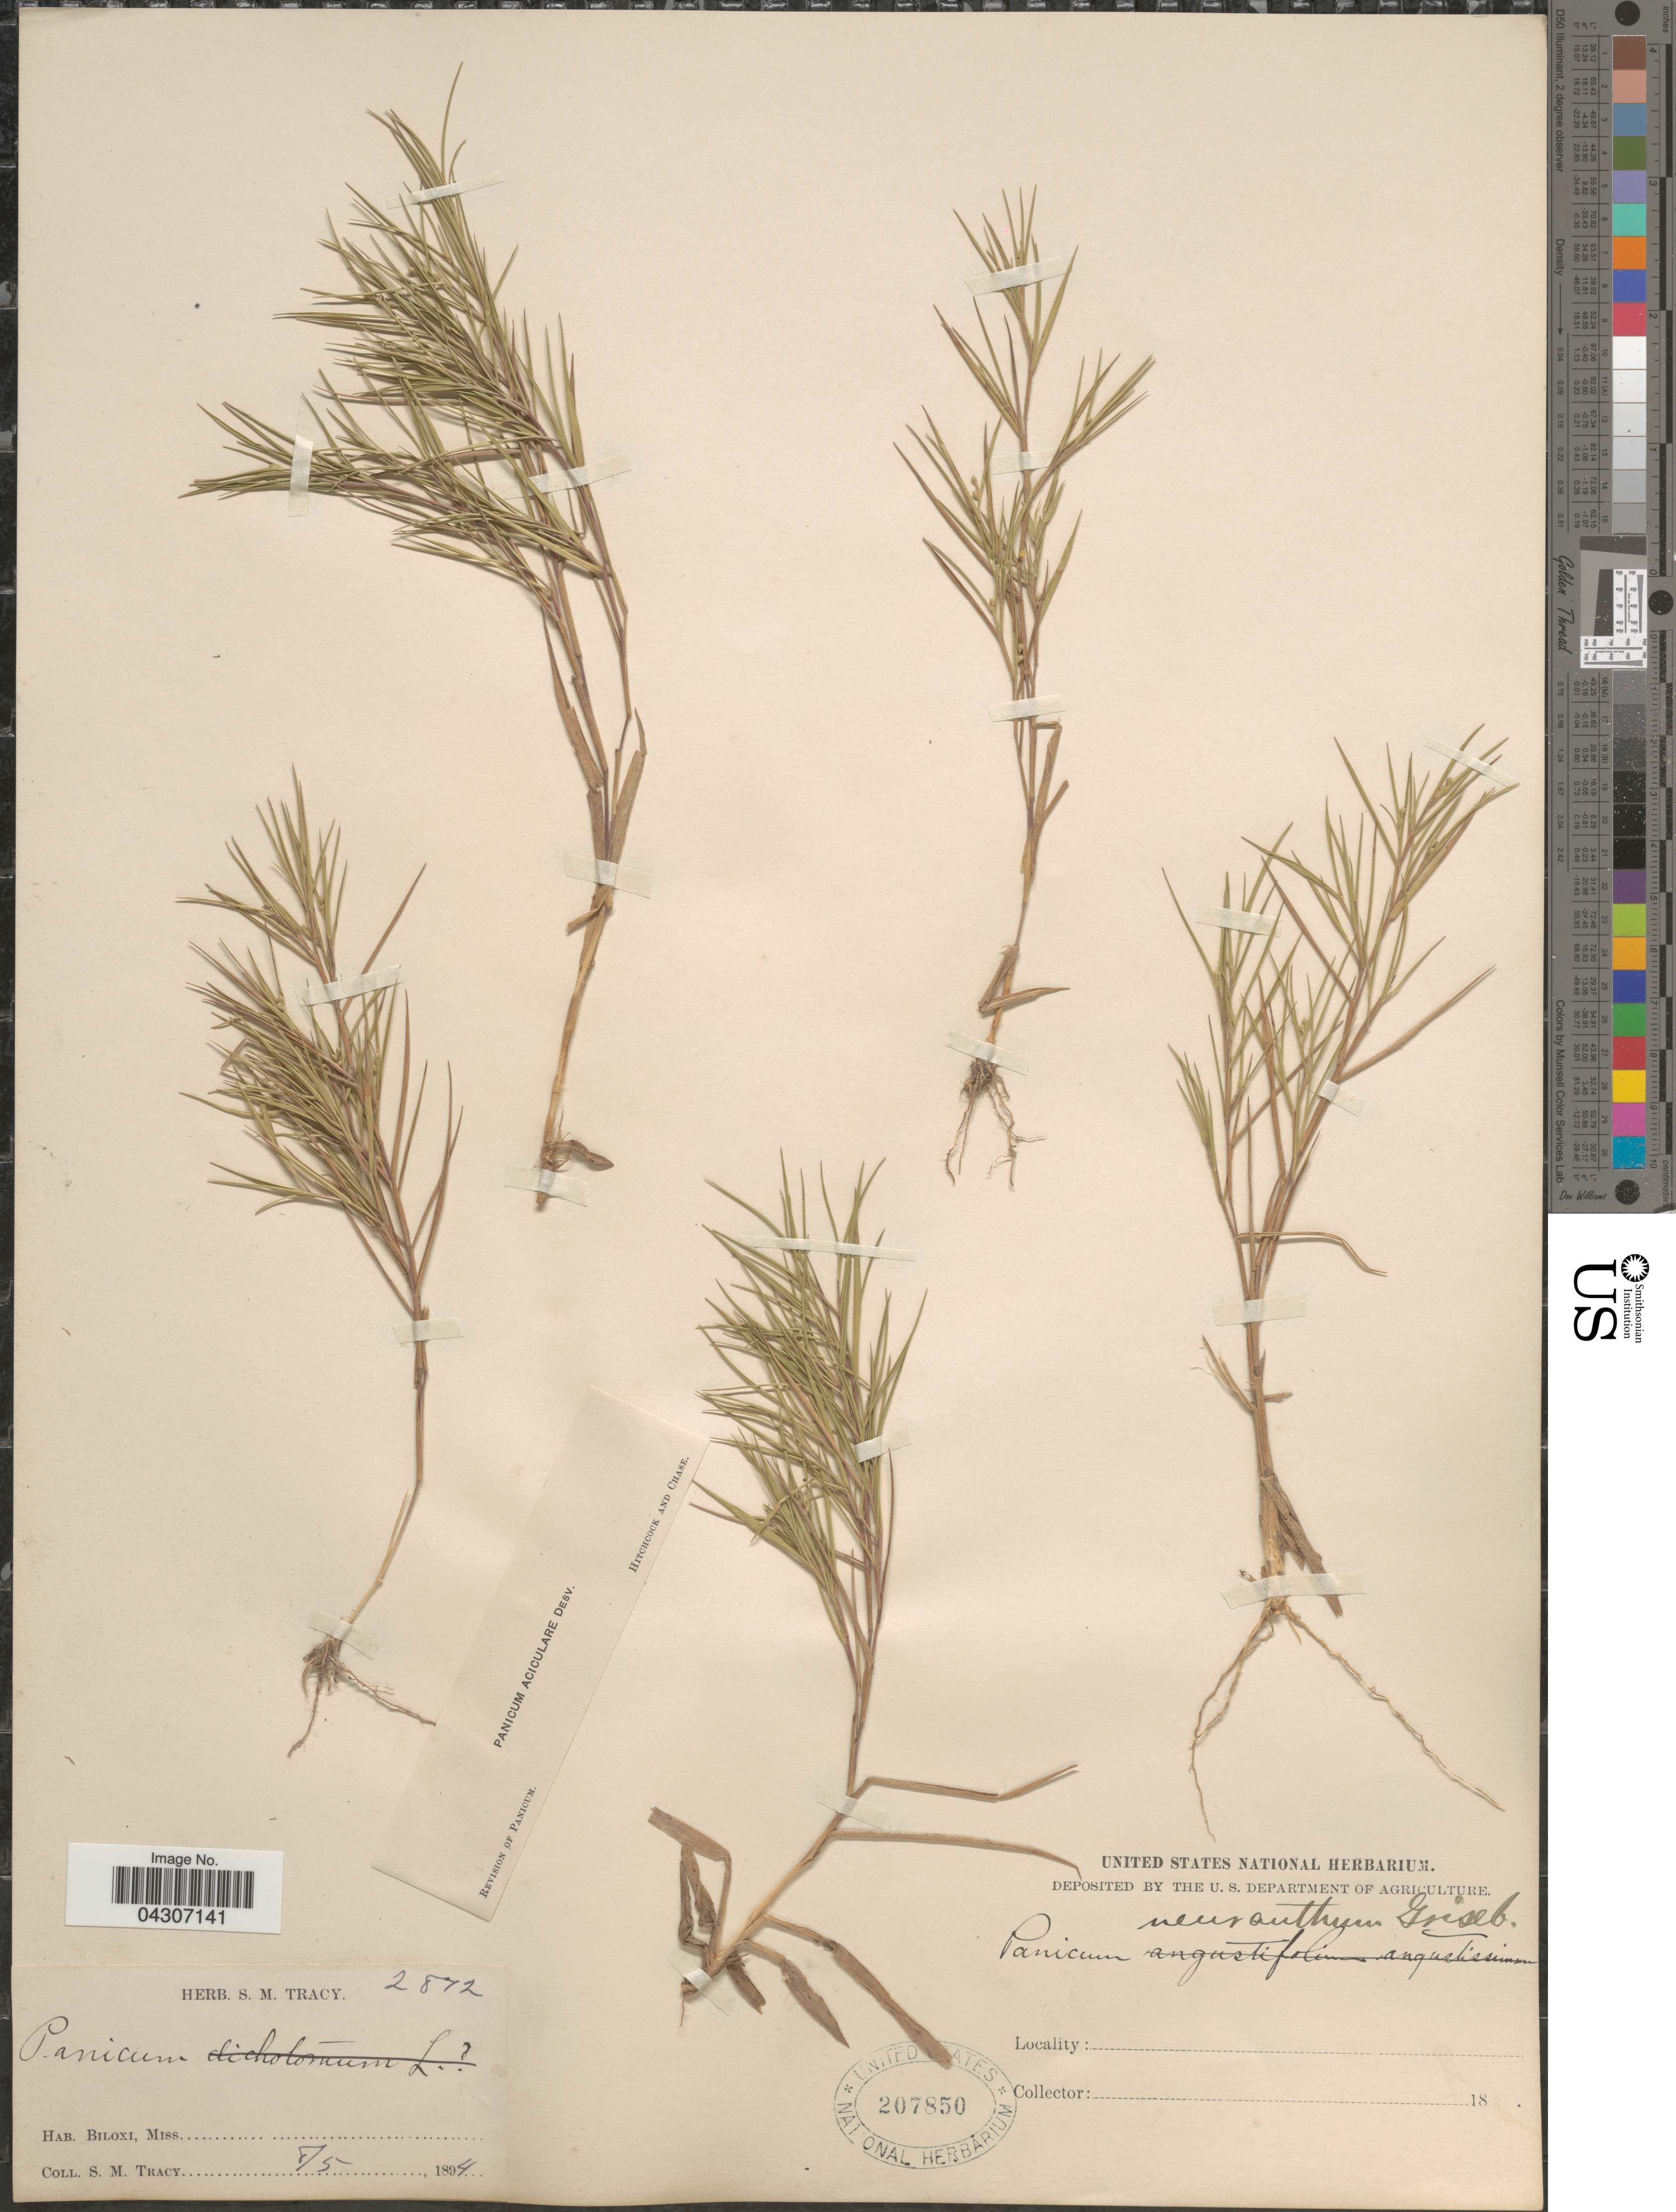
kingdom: Plantae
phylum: Tracheophyta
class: Liliopsida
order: Poales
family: Poaceae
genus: Dichanthelium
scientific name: Dichanthelium aciculare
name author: (Desv. ex Poir.) Gould & C.A. Clark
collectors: S. M. Tracy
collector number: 2872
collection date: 1894-08-05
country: United States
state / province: Mississippi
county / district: Harrison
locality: Biloxi.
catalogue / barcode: US 207850